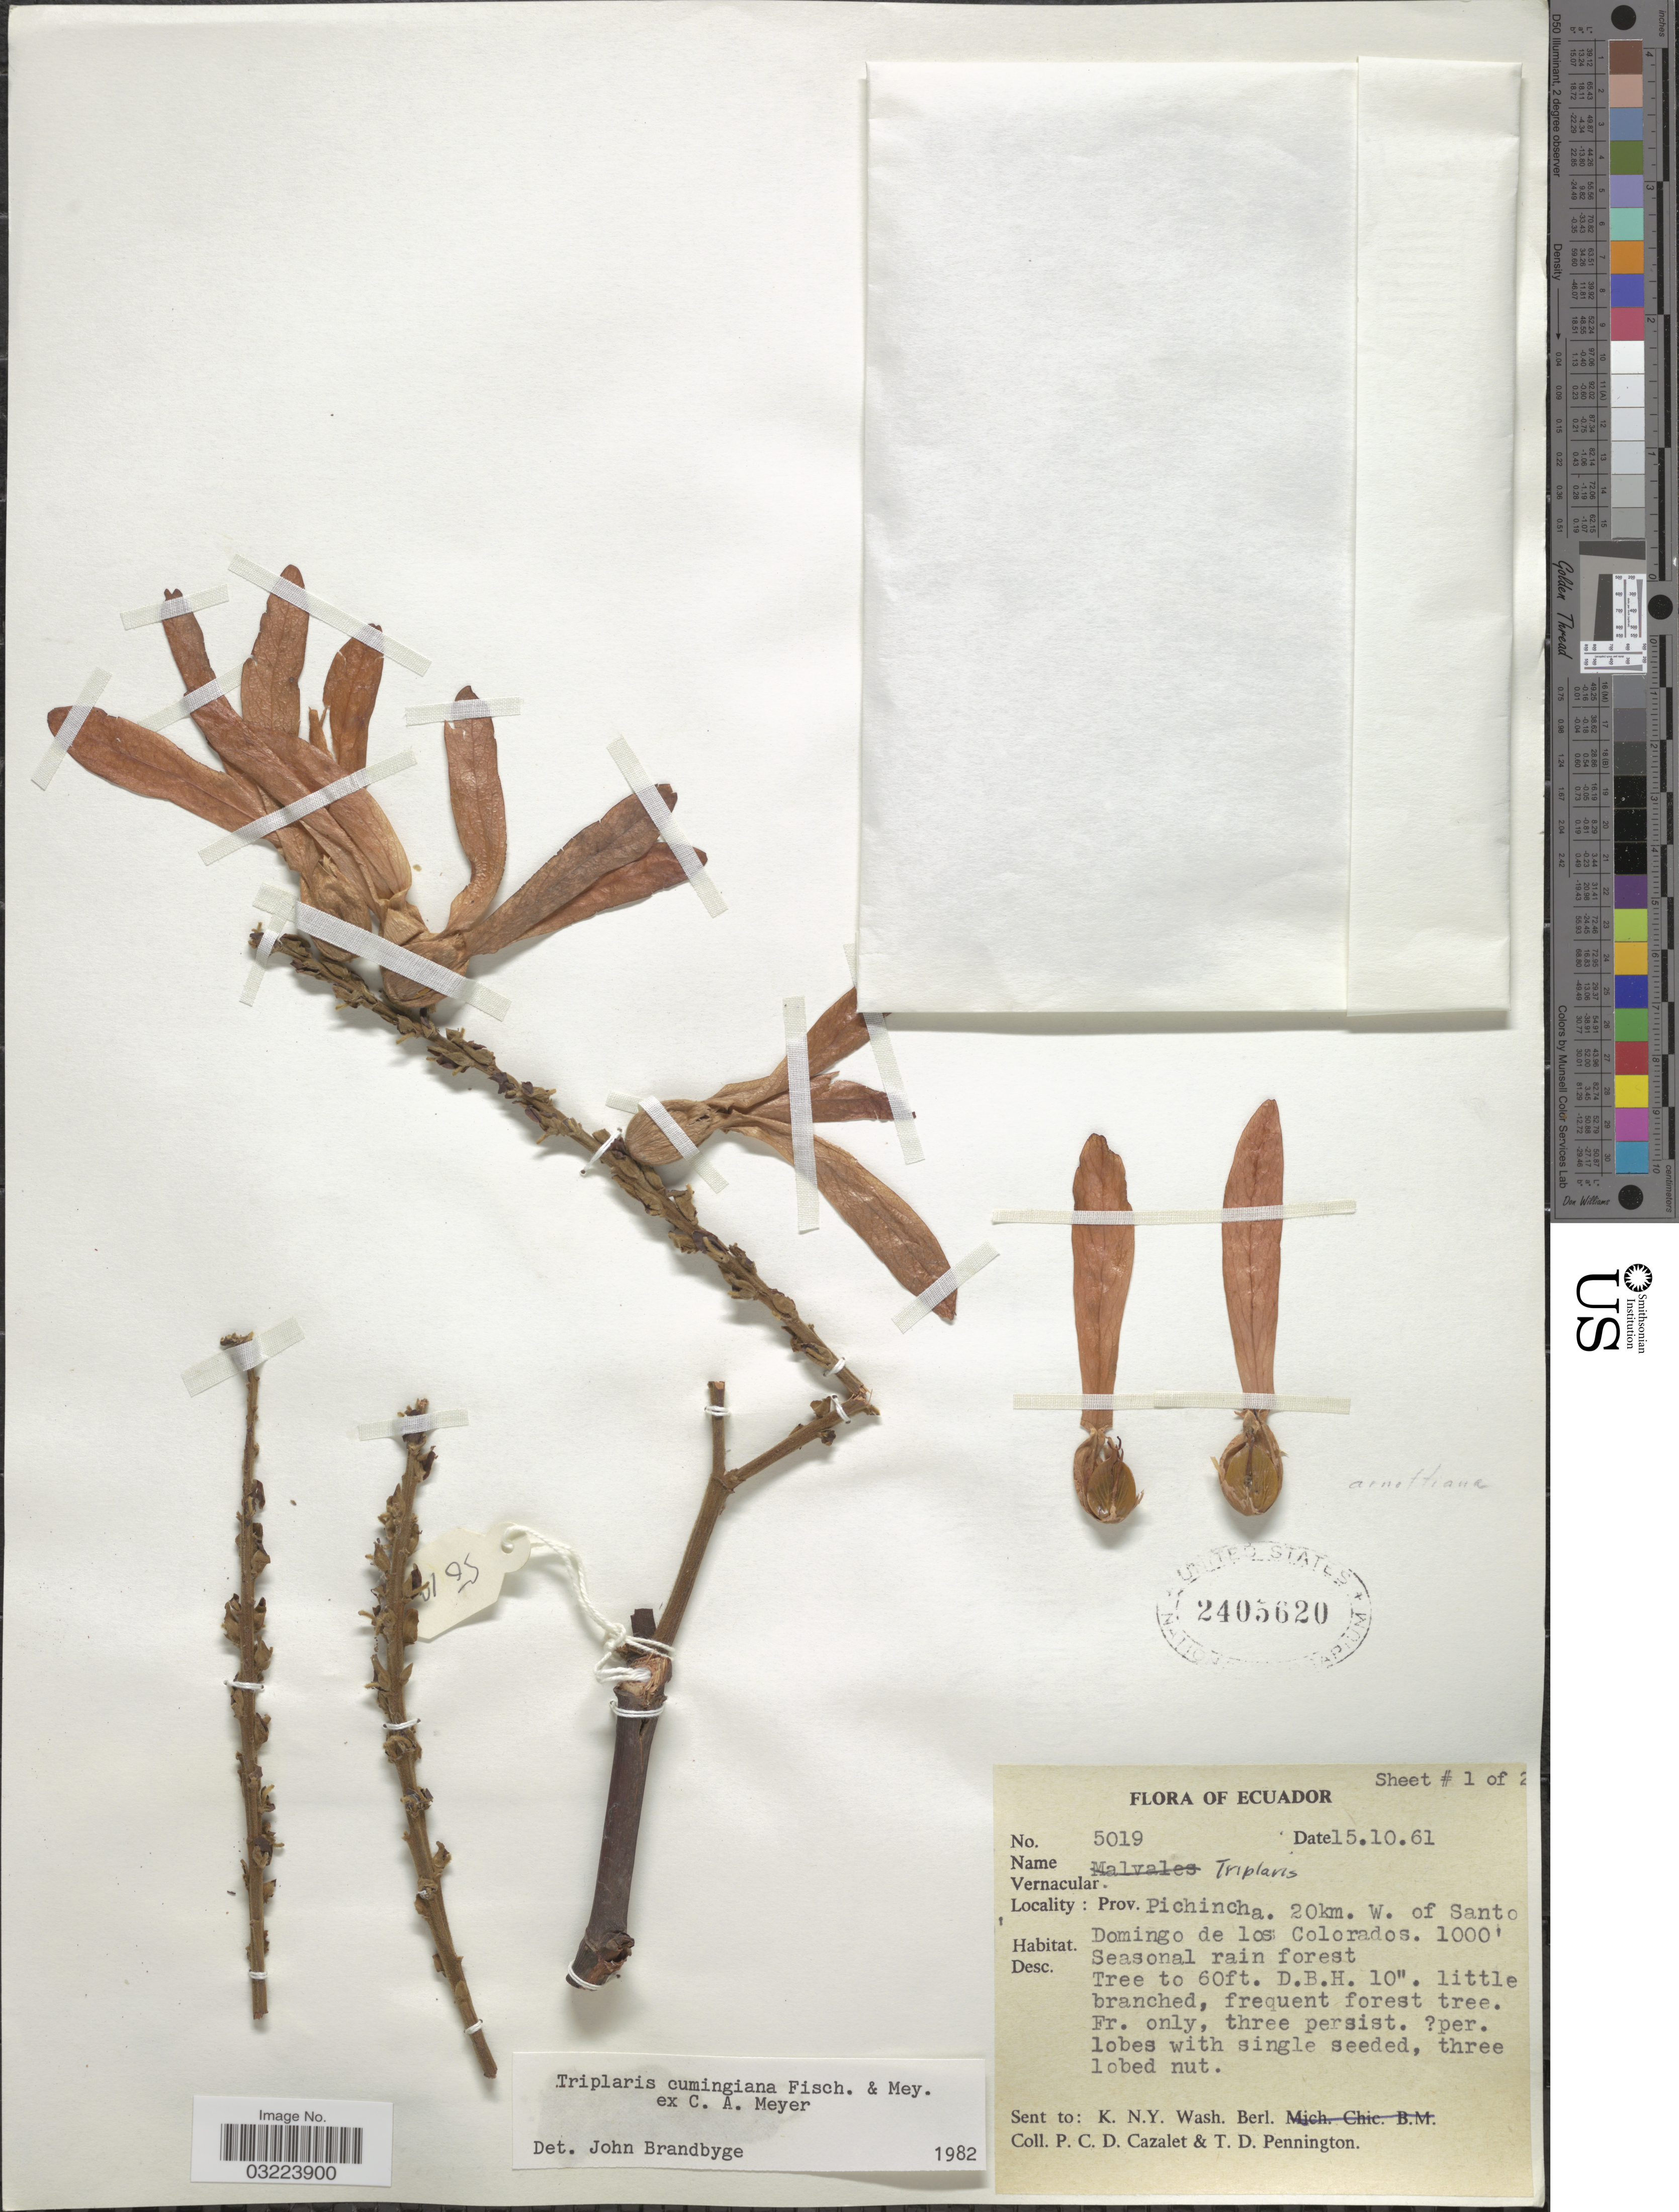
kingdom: Plantae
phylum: Tracheophyta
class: Magnoliopsida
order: Caryophyllales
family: Polygonaceae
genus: Triplaris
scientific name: Triplaris cumingiana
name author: Fisch. & C.A. Mey. ex C.A. Mey.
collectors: P. C. D. Cazalet & T. D. Pennington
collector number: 5019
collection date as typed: Transcribed d/m/y: 15/10/61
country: Ecuador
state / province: Pichincha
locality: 20km. W. of Santo Domingo de los Colorados.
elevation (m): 305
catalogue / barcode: US 2405620